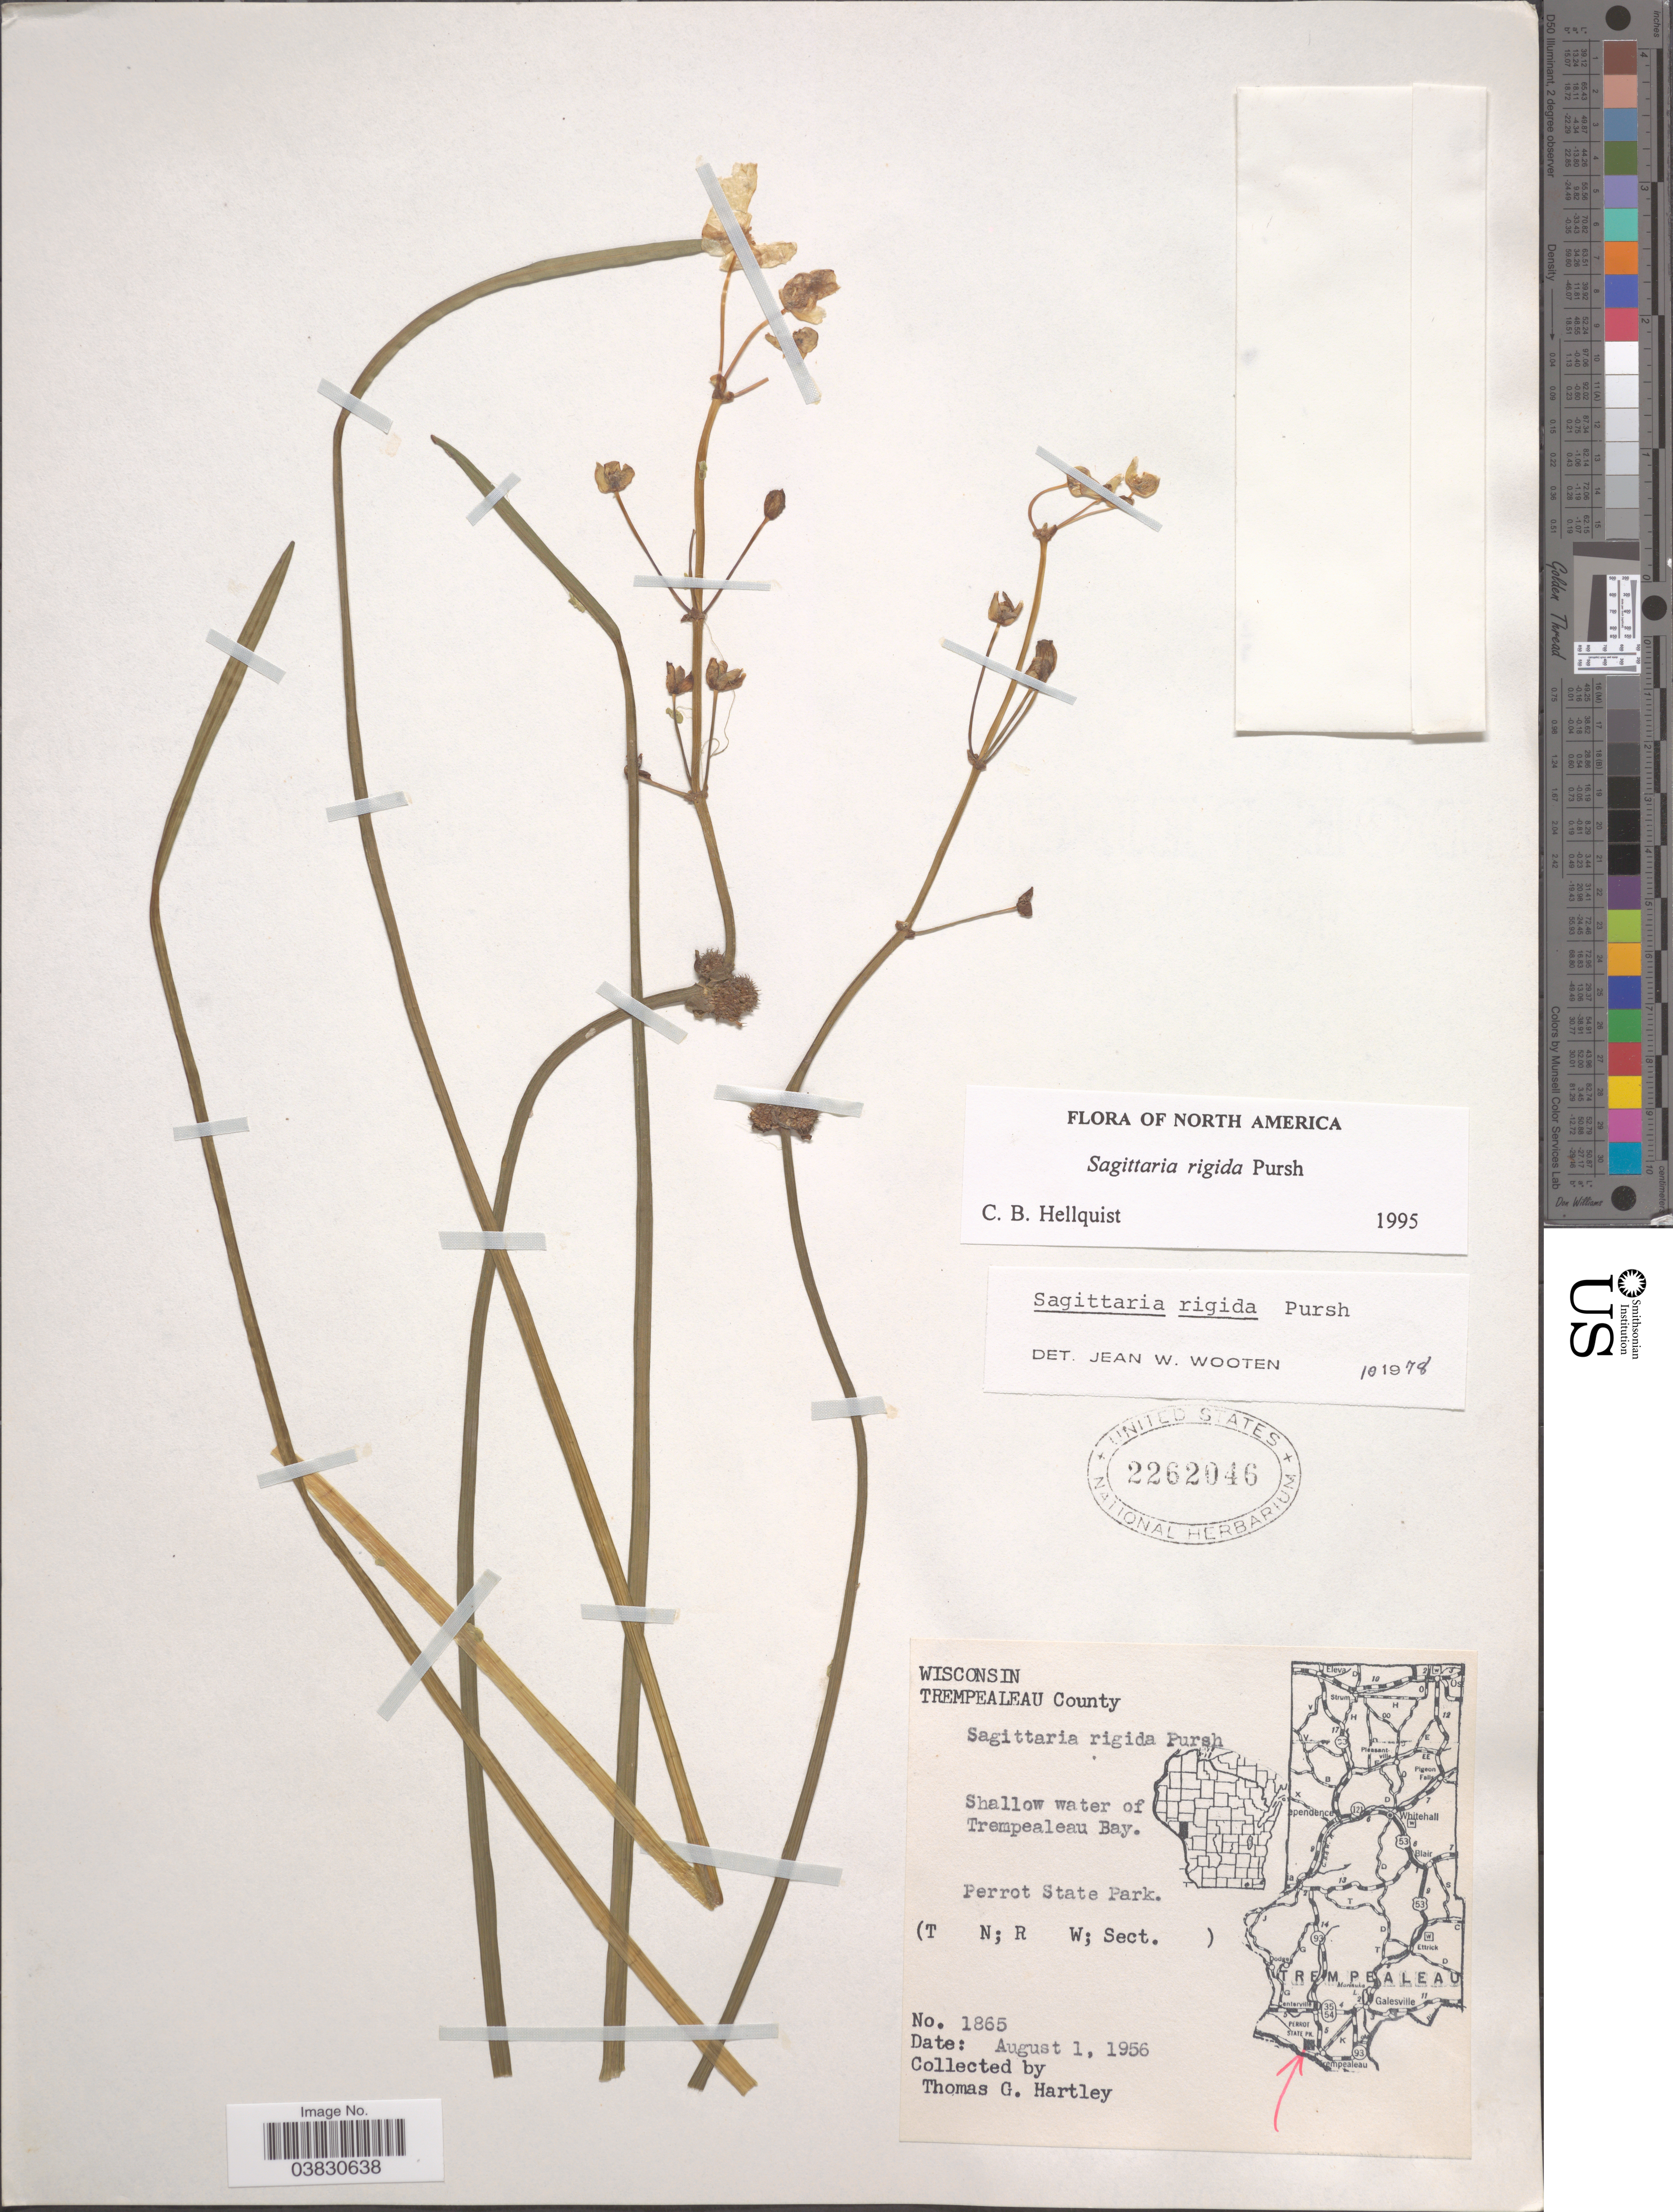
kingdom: Plantae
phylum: Tracheophyta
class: Liliopsida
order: Alismatales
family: Alismataceae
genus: Sagittaria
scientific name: Sagittaria rigida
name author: Pursh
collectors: T. G. Hartley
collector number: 1865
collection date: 1956-08-01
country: United States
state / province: Wisconsin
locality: Trempealeau County. Shallow water of Trempealeau Bay. Perrot State Park.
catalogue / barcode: US 2262046